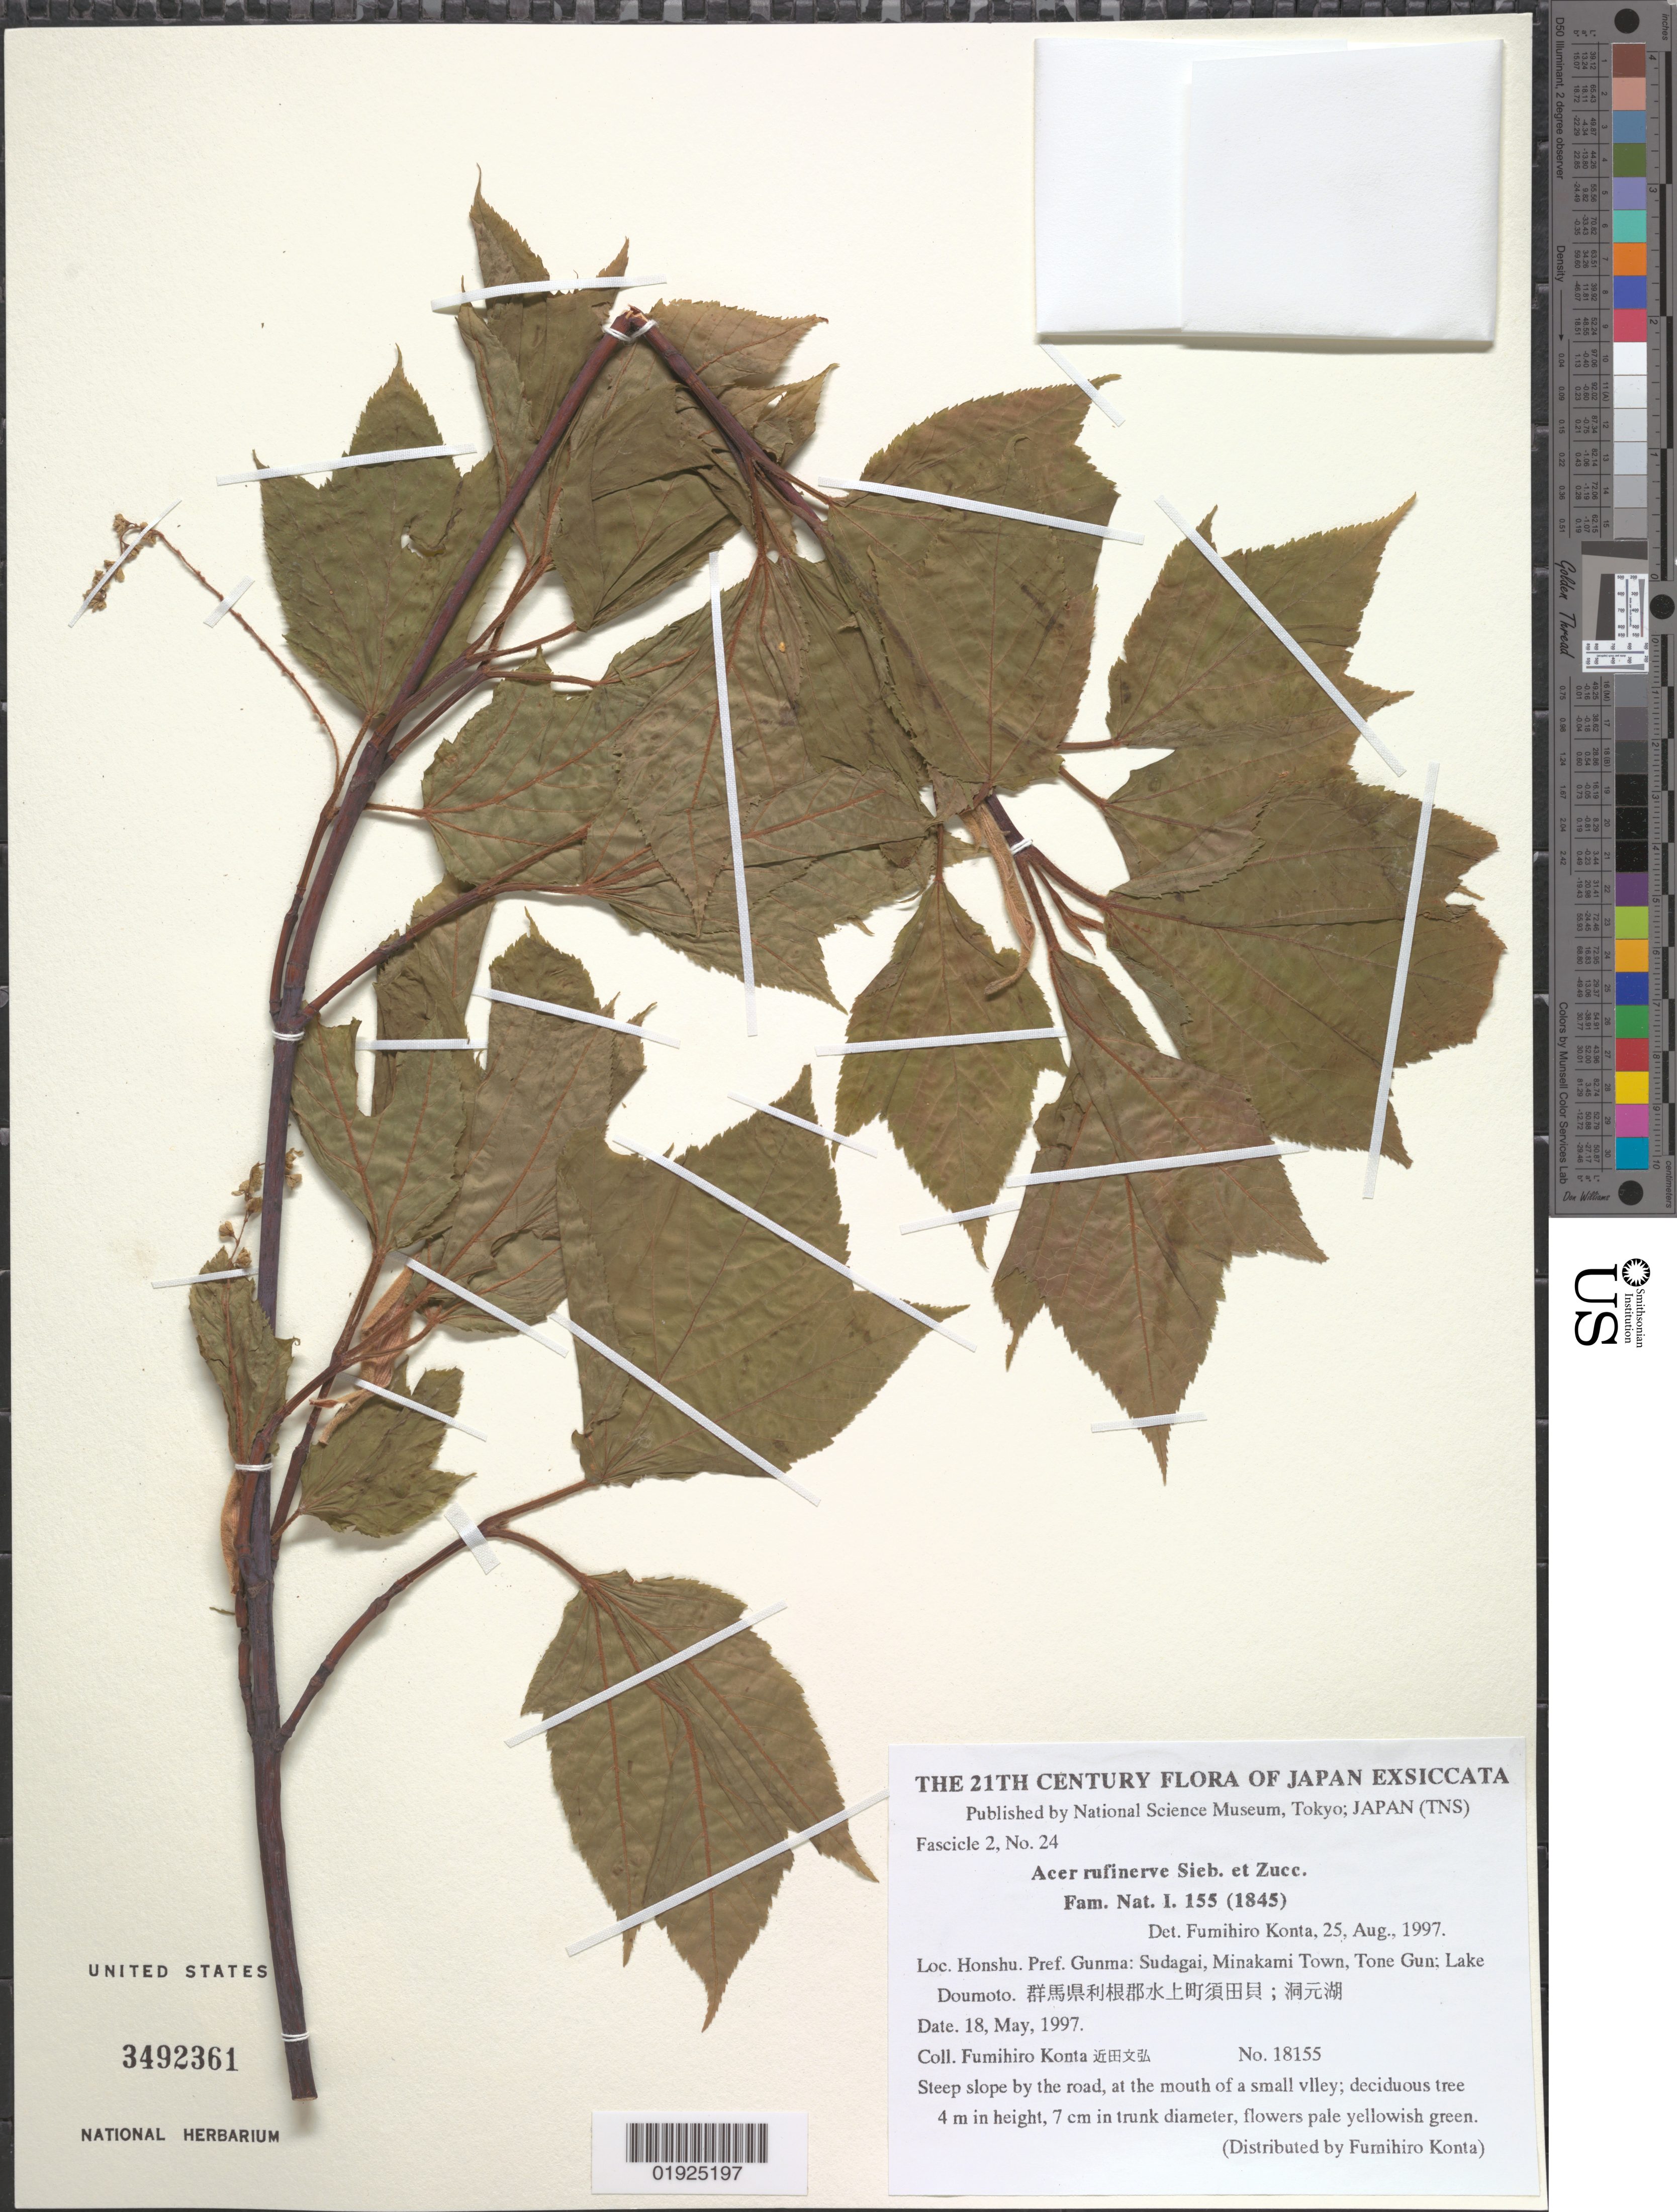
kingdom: Plantae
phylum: Tracheophyta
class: Magnoliopsida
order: Sapindales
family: Sapindaceae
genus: Acer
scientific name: Acer rufinerve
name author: Siebold & Zucc.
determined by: Konta, Fumihiro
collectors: F. Konta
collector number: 18155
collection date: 1997-05-18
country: Japan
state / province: Gunma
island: Hokkaido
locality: Sudagai, Minakami Town, Tone Gun: Lake Doumoto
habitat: Steep slope by the road, at the mouth of a small valley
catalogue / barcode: US 3492361